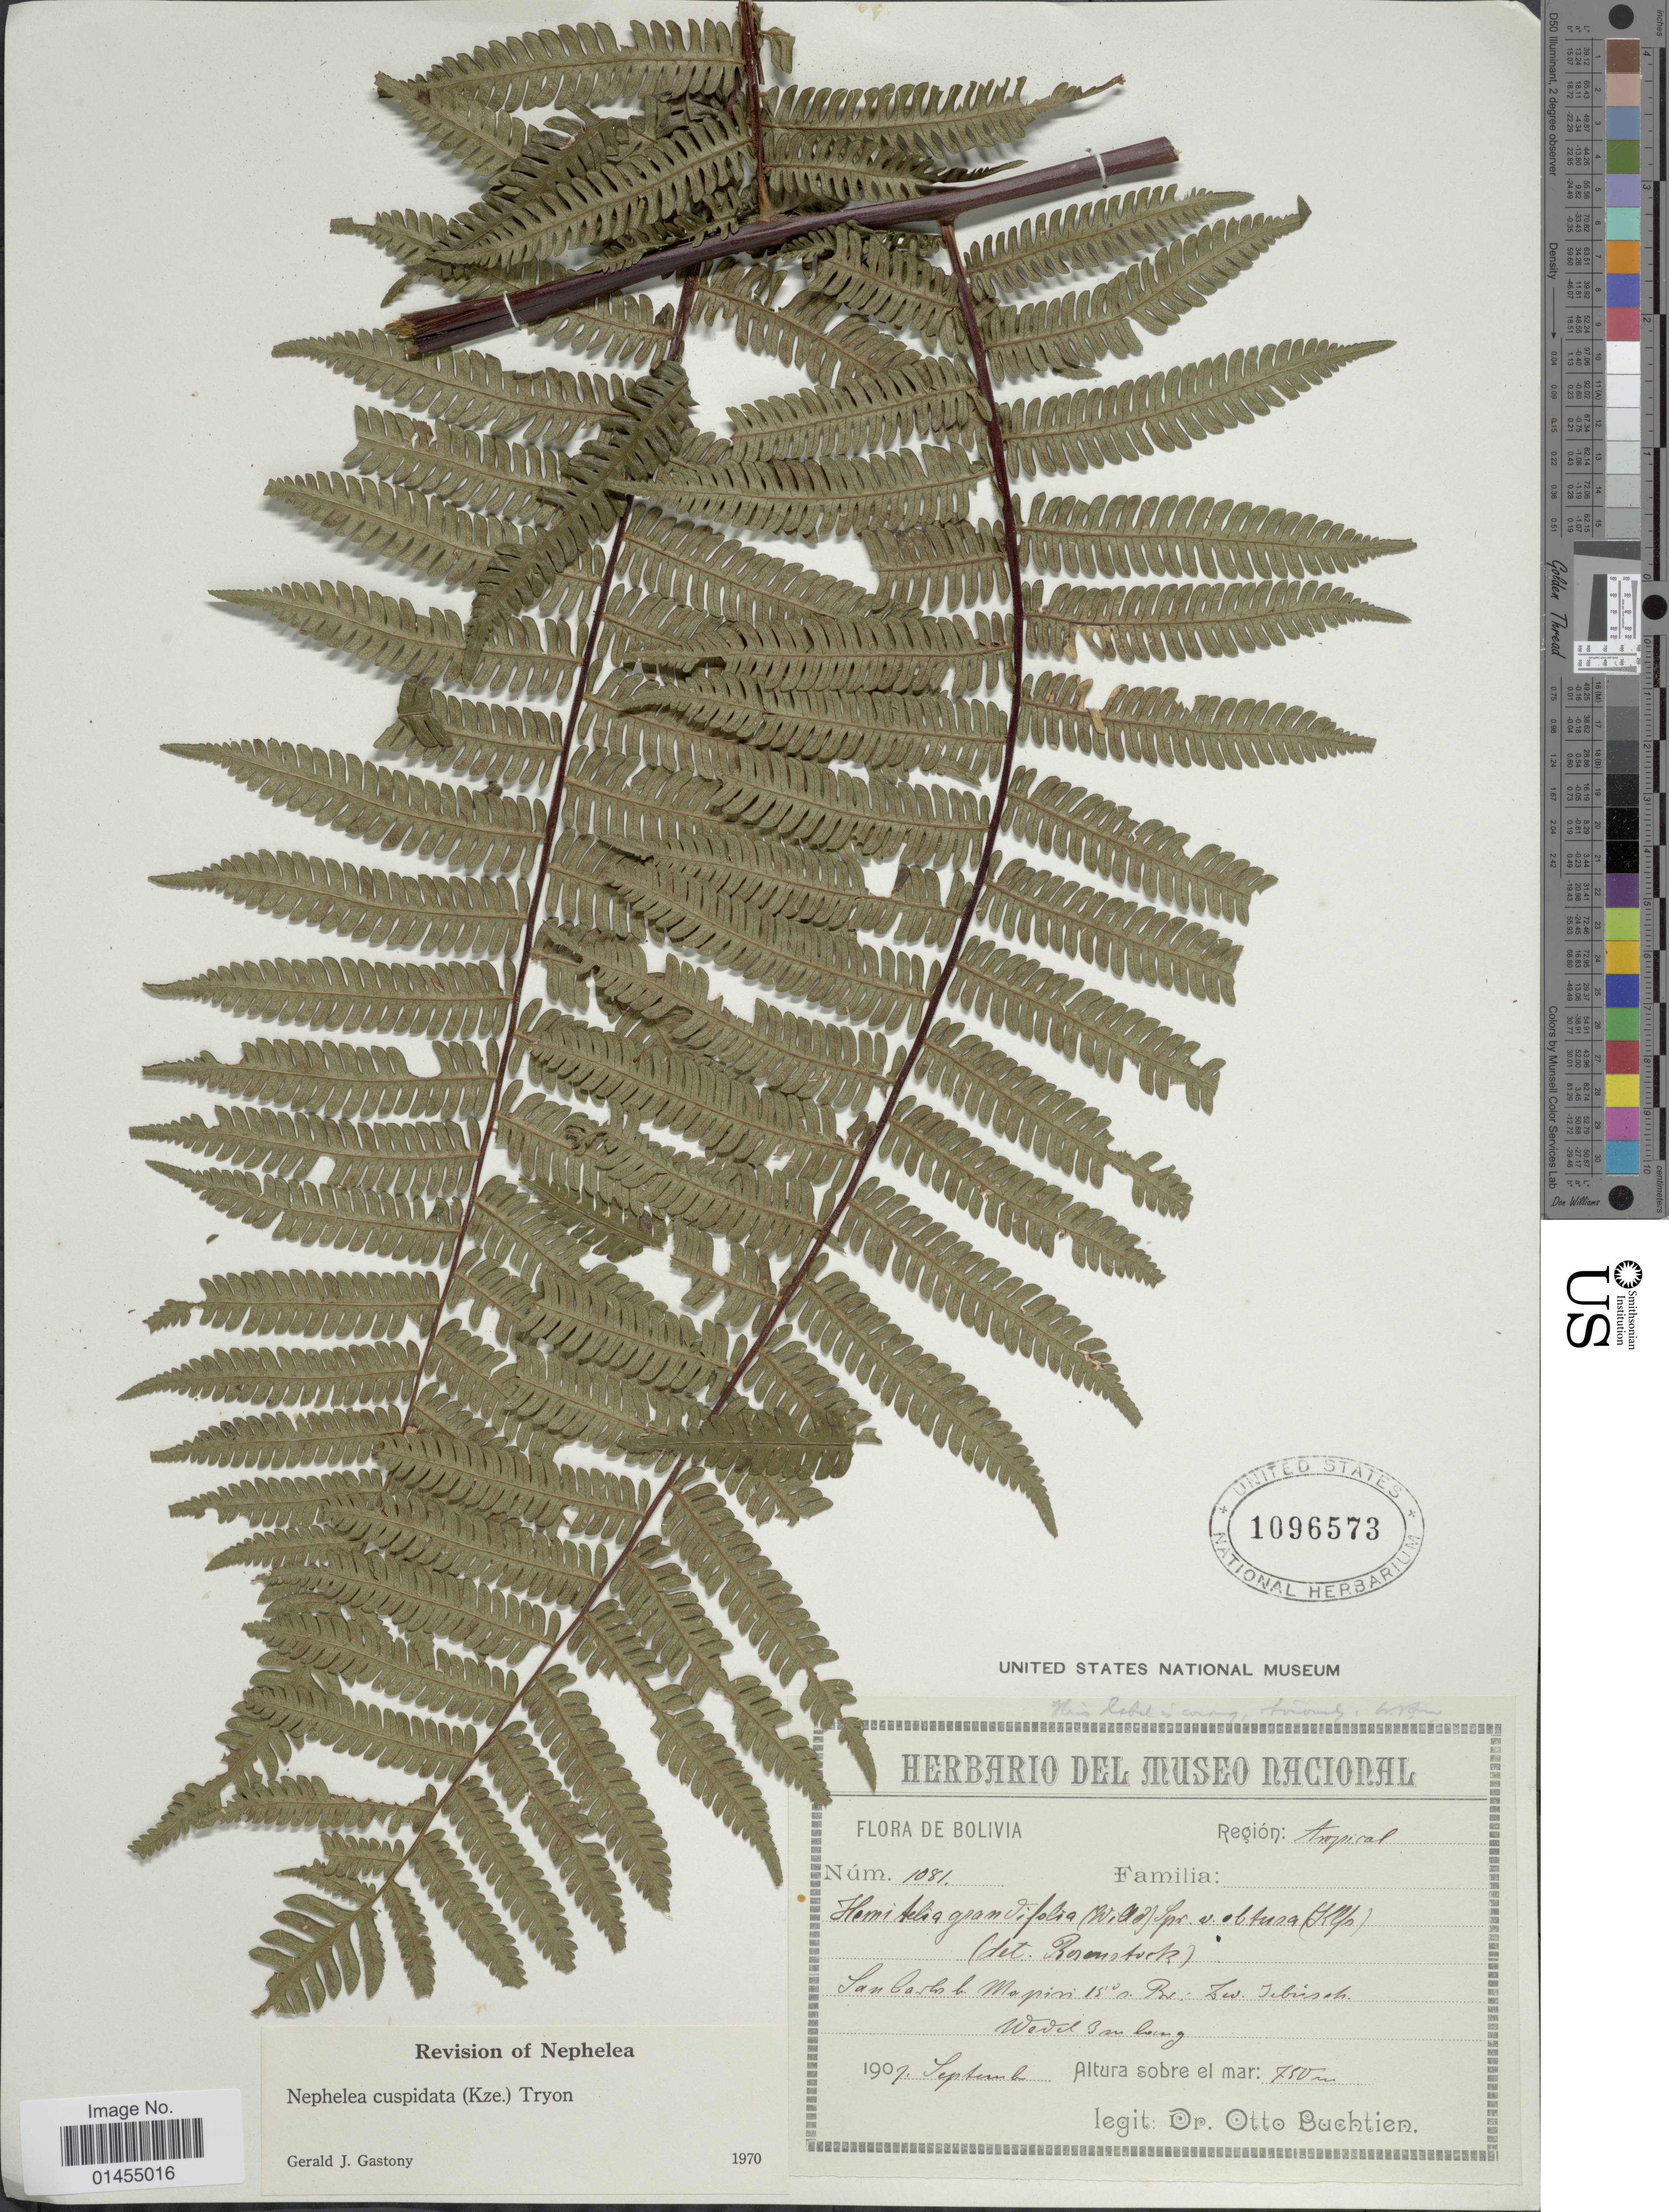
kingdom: Plantae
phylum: Tracheophyta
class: Polypodiopsida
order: Cyatheales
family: Cyatheaceae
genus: Alsophila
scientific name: Alsophila cuspidata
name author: (Kunze) D.S. Conant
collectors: O. Buchtien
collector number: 1081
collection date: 1907-09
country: Bolivia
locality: San Carlos b. Mapiri 15º Br.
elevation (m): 750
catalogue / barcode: US 1096573